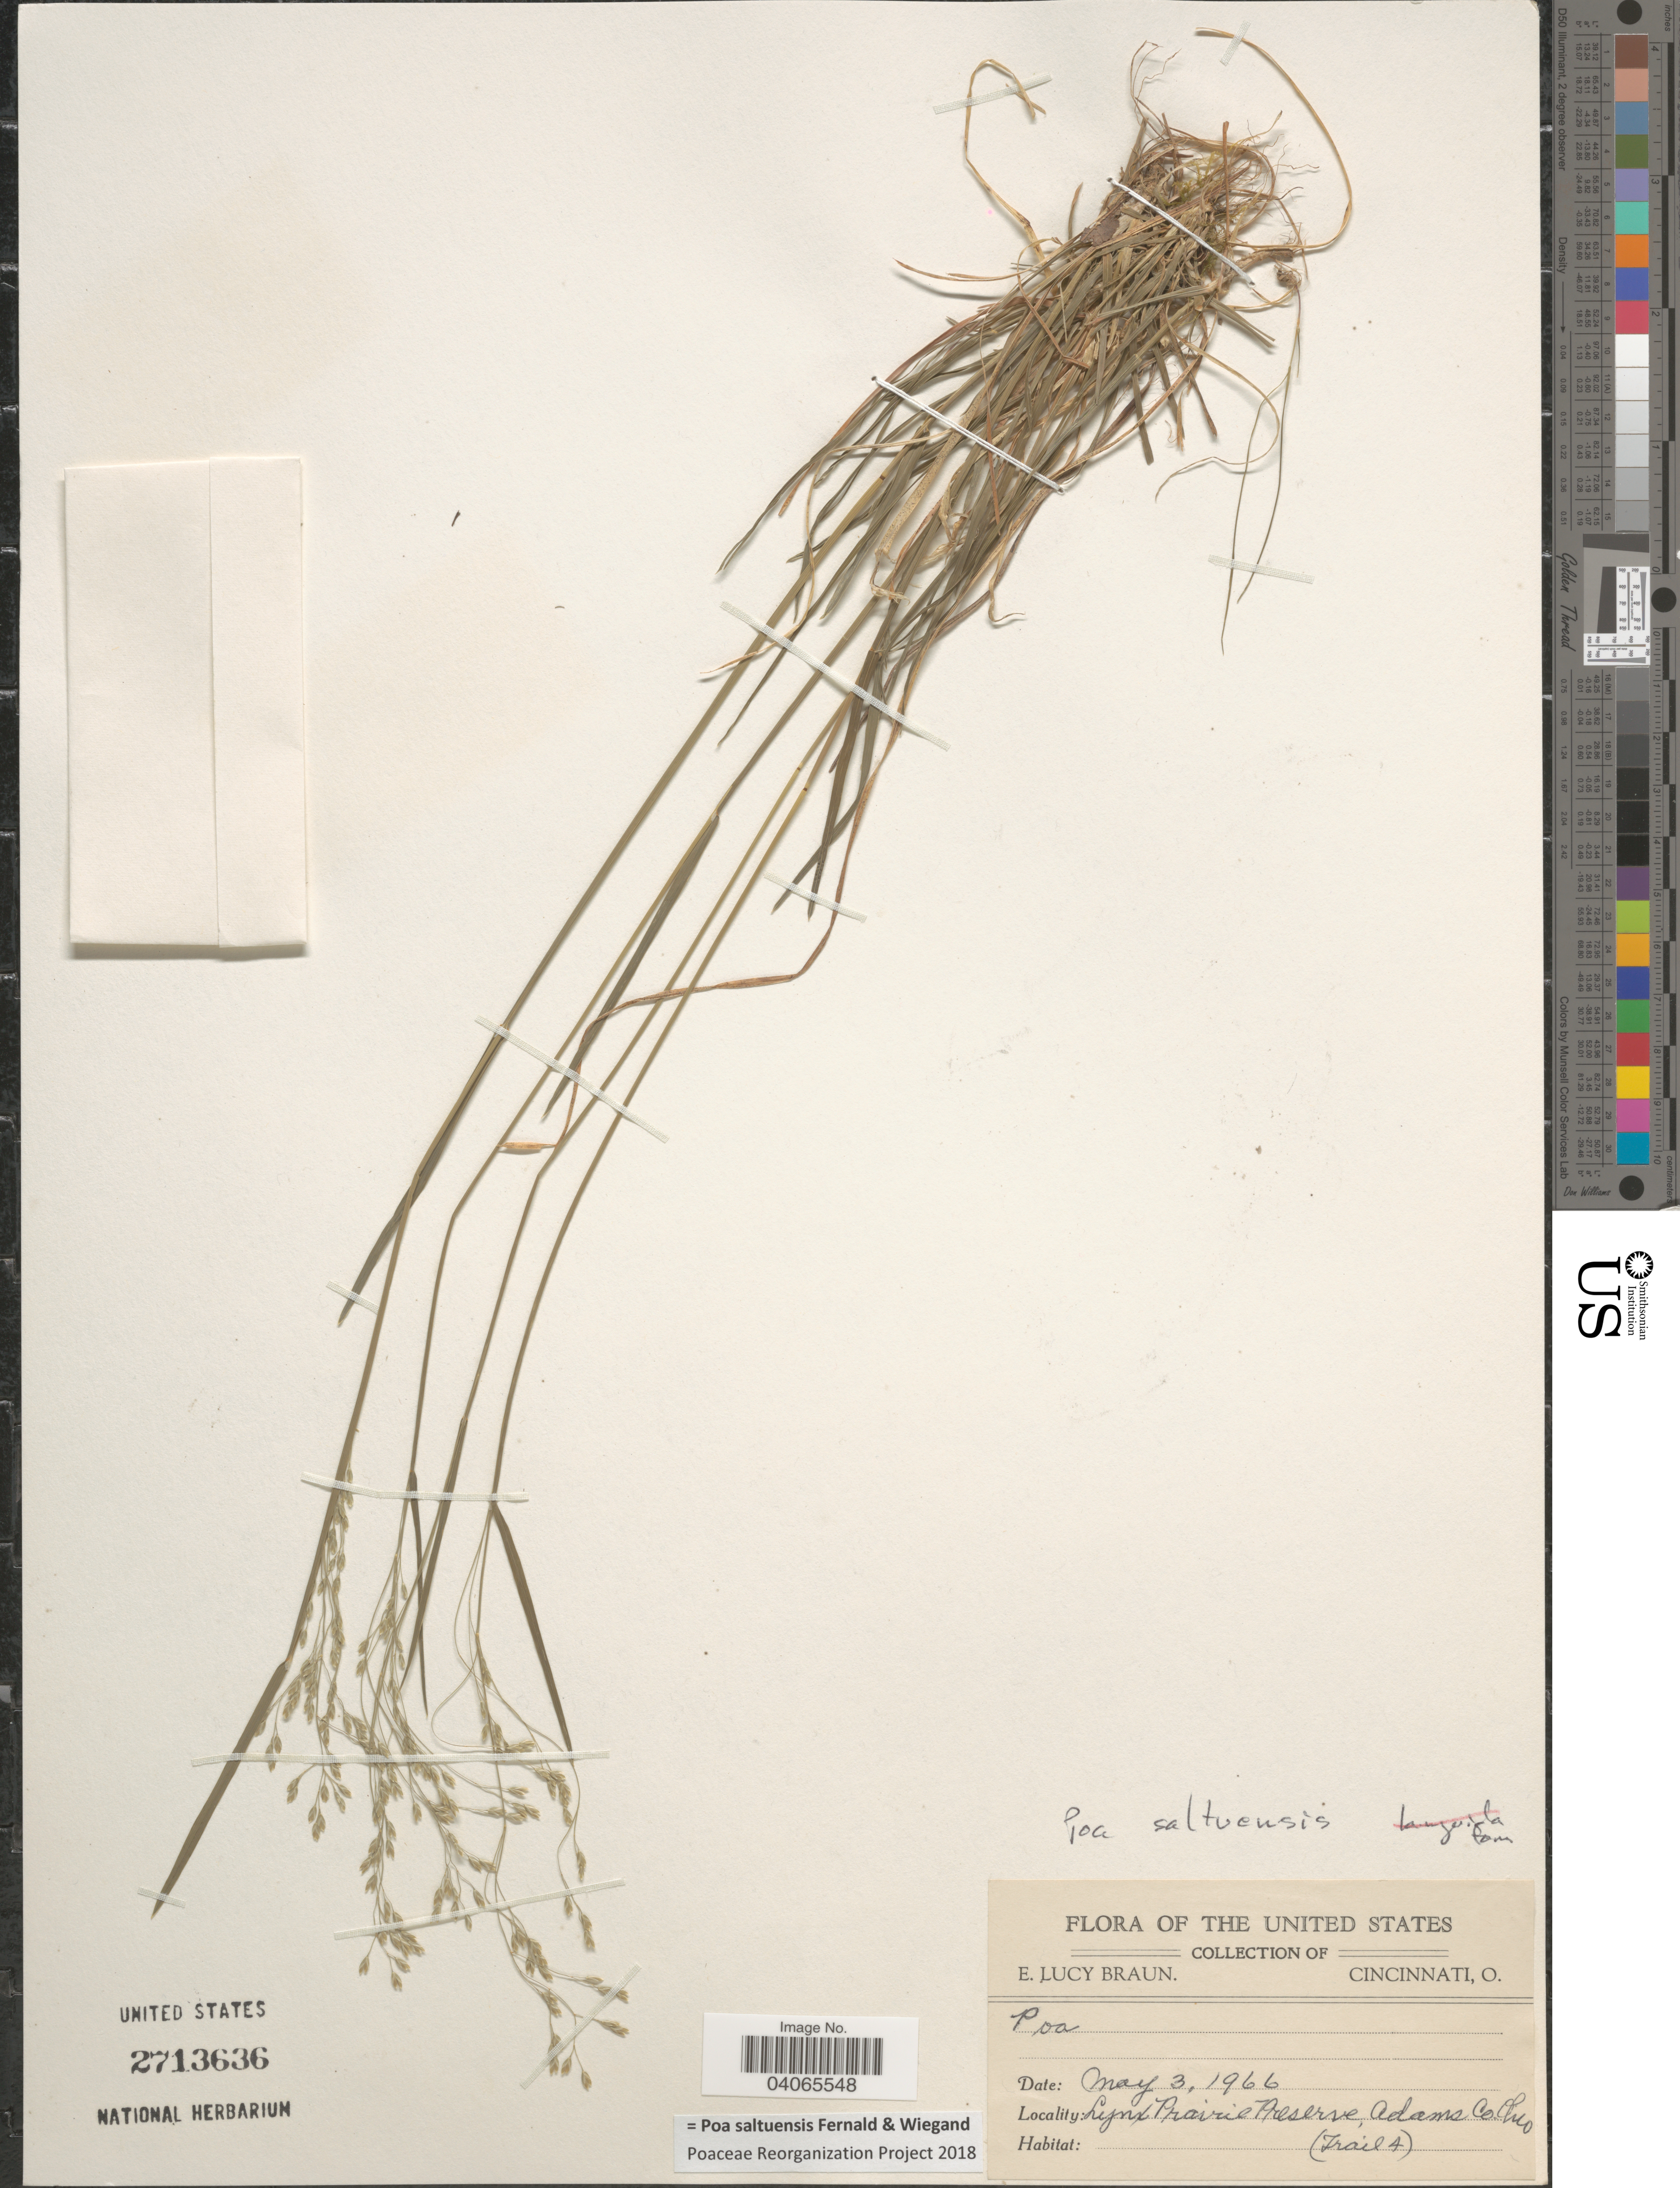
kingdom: Plantae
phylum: Tracheophyta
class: Liliopsida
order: Poales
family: Poaceae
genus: Poa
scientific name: Poa saltuensis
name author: Fernald & Wiegand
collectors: E. L. Braun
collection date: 1966-05-03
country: United States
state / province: Ohio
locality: Lynx Prairie Preserve, Adams Co. (Trail 4)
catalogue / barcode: US 2713636